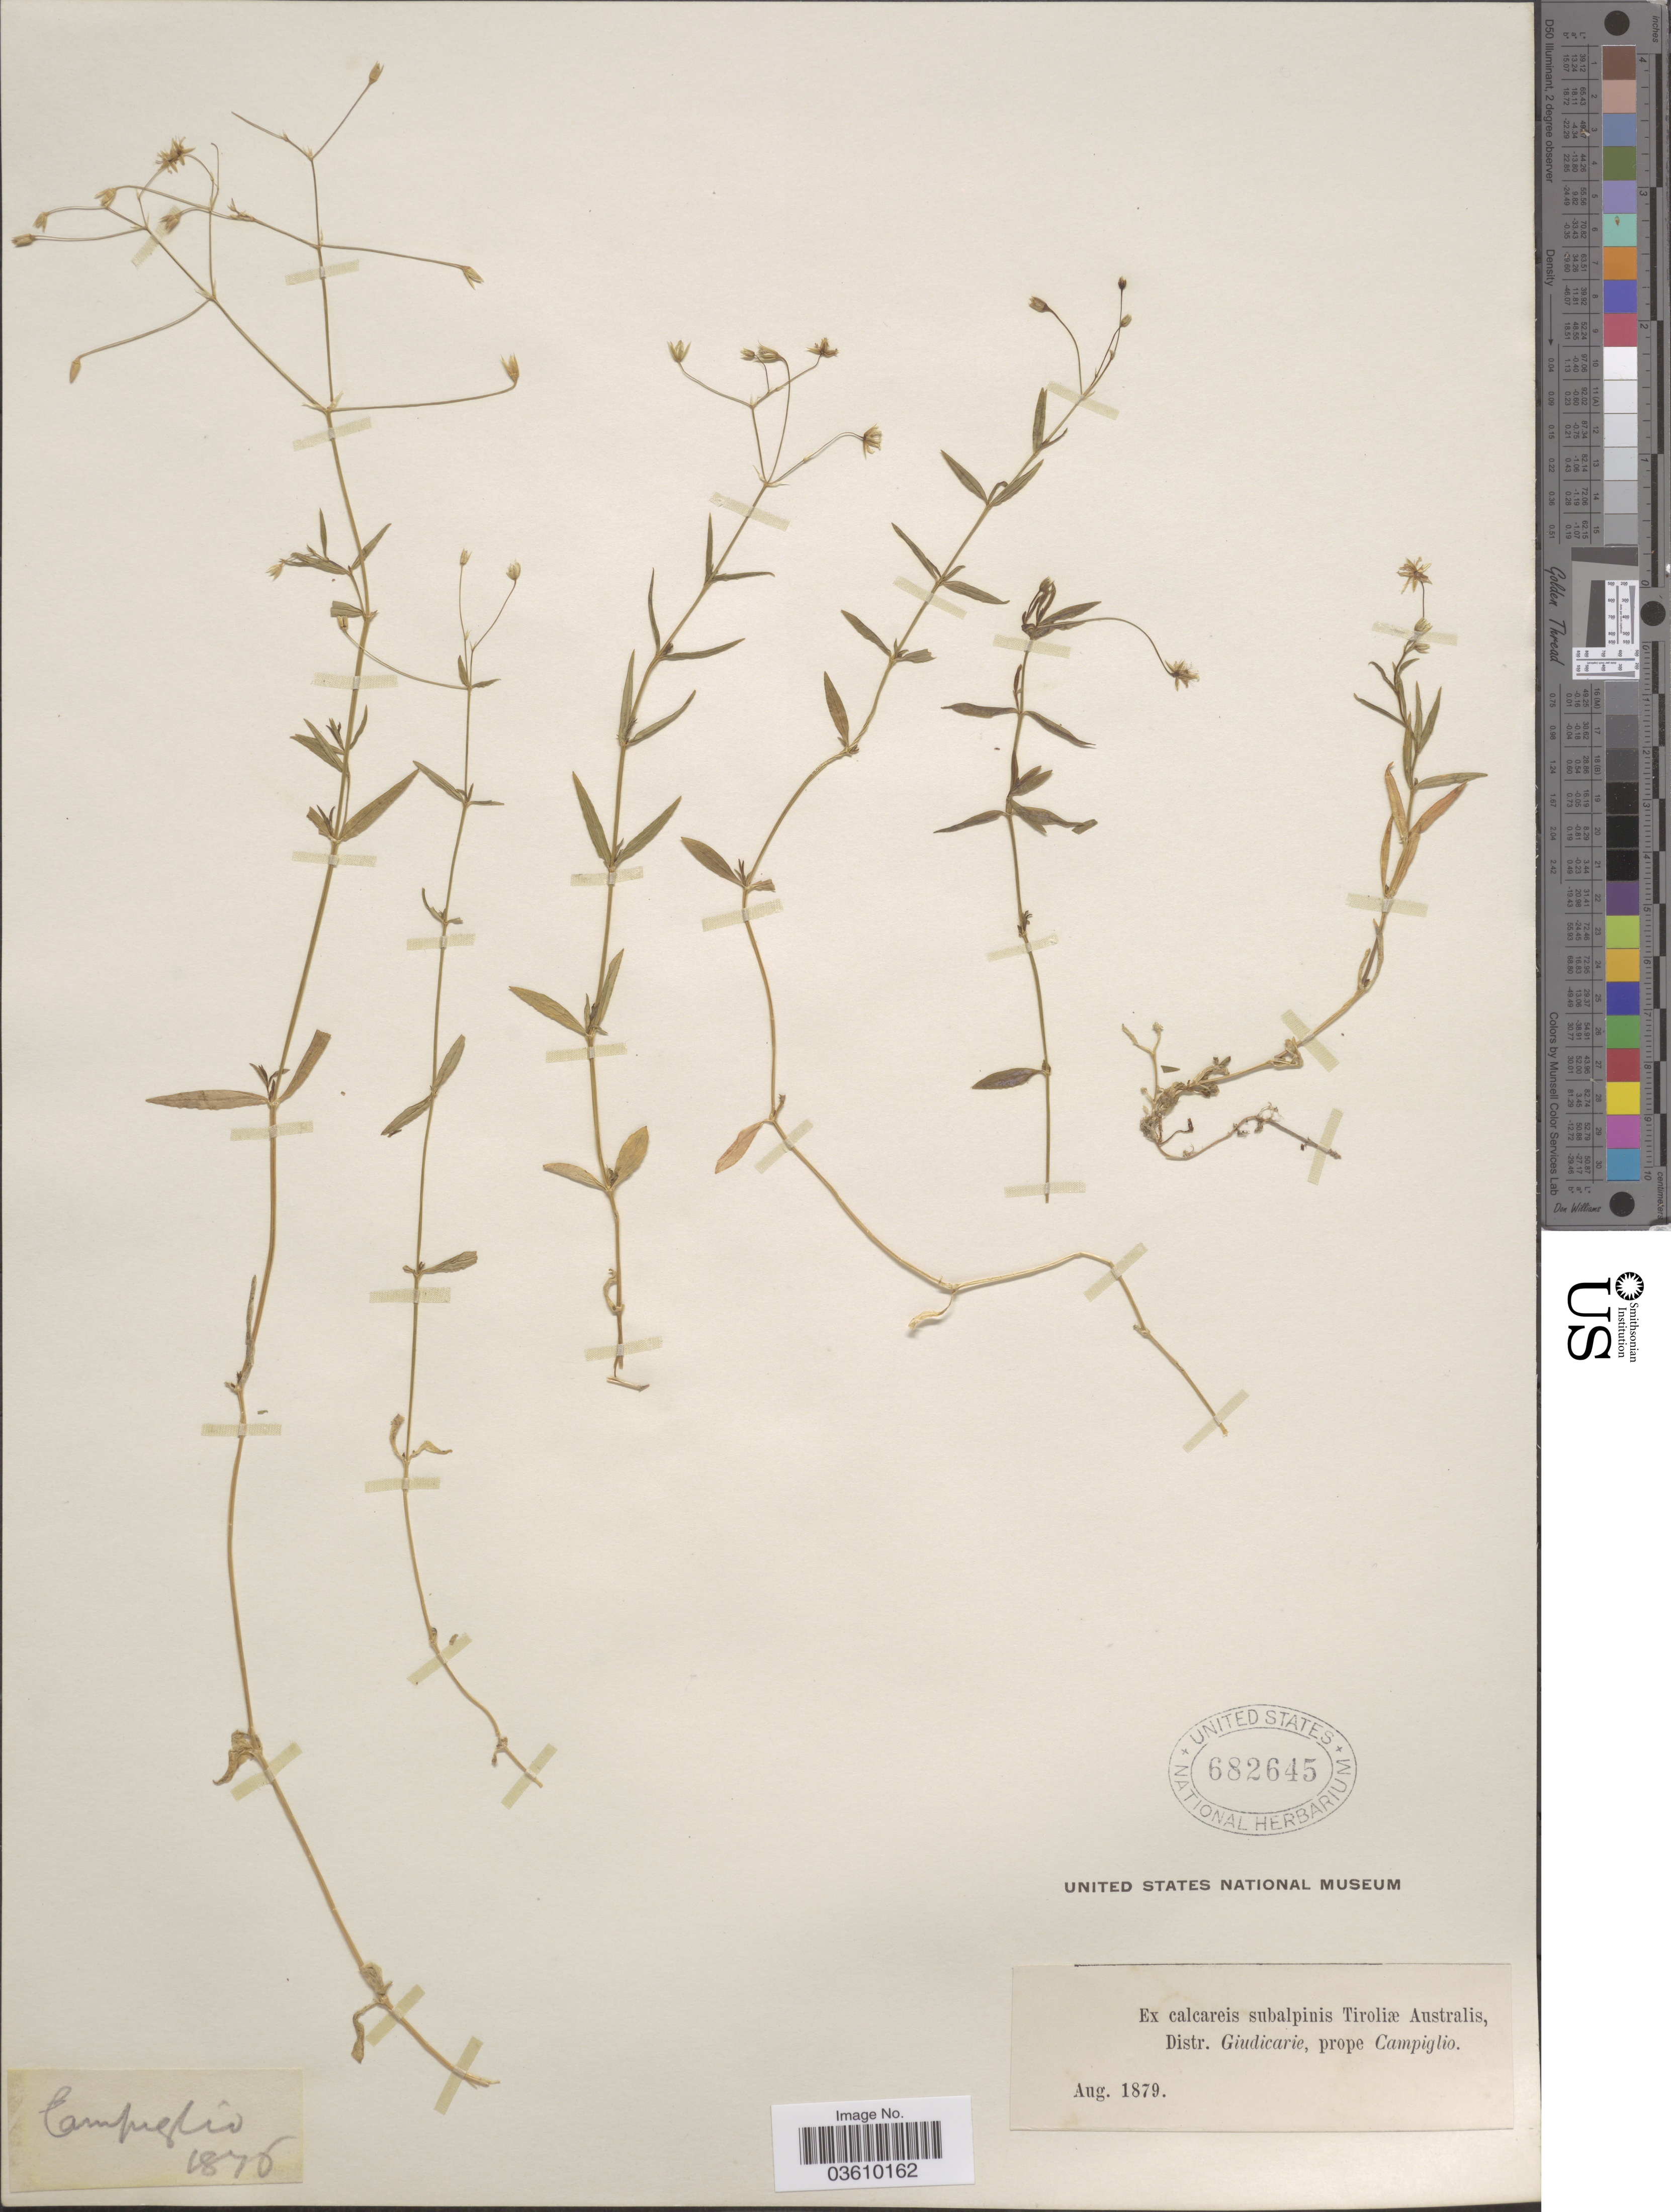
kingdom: Plantae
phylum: Tracheophyta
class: Magnoliopsida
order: Caryophyllales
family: Caryophyllaceae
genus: Stellaria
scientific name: Stellaria sp.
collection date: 1876/1879-08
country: Italy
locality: Campiglio. Ex calcareis subalpinis Tiroliæ Australis, Distr. Giudicarie, prope Campiglio.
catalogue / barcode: US 682645